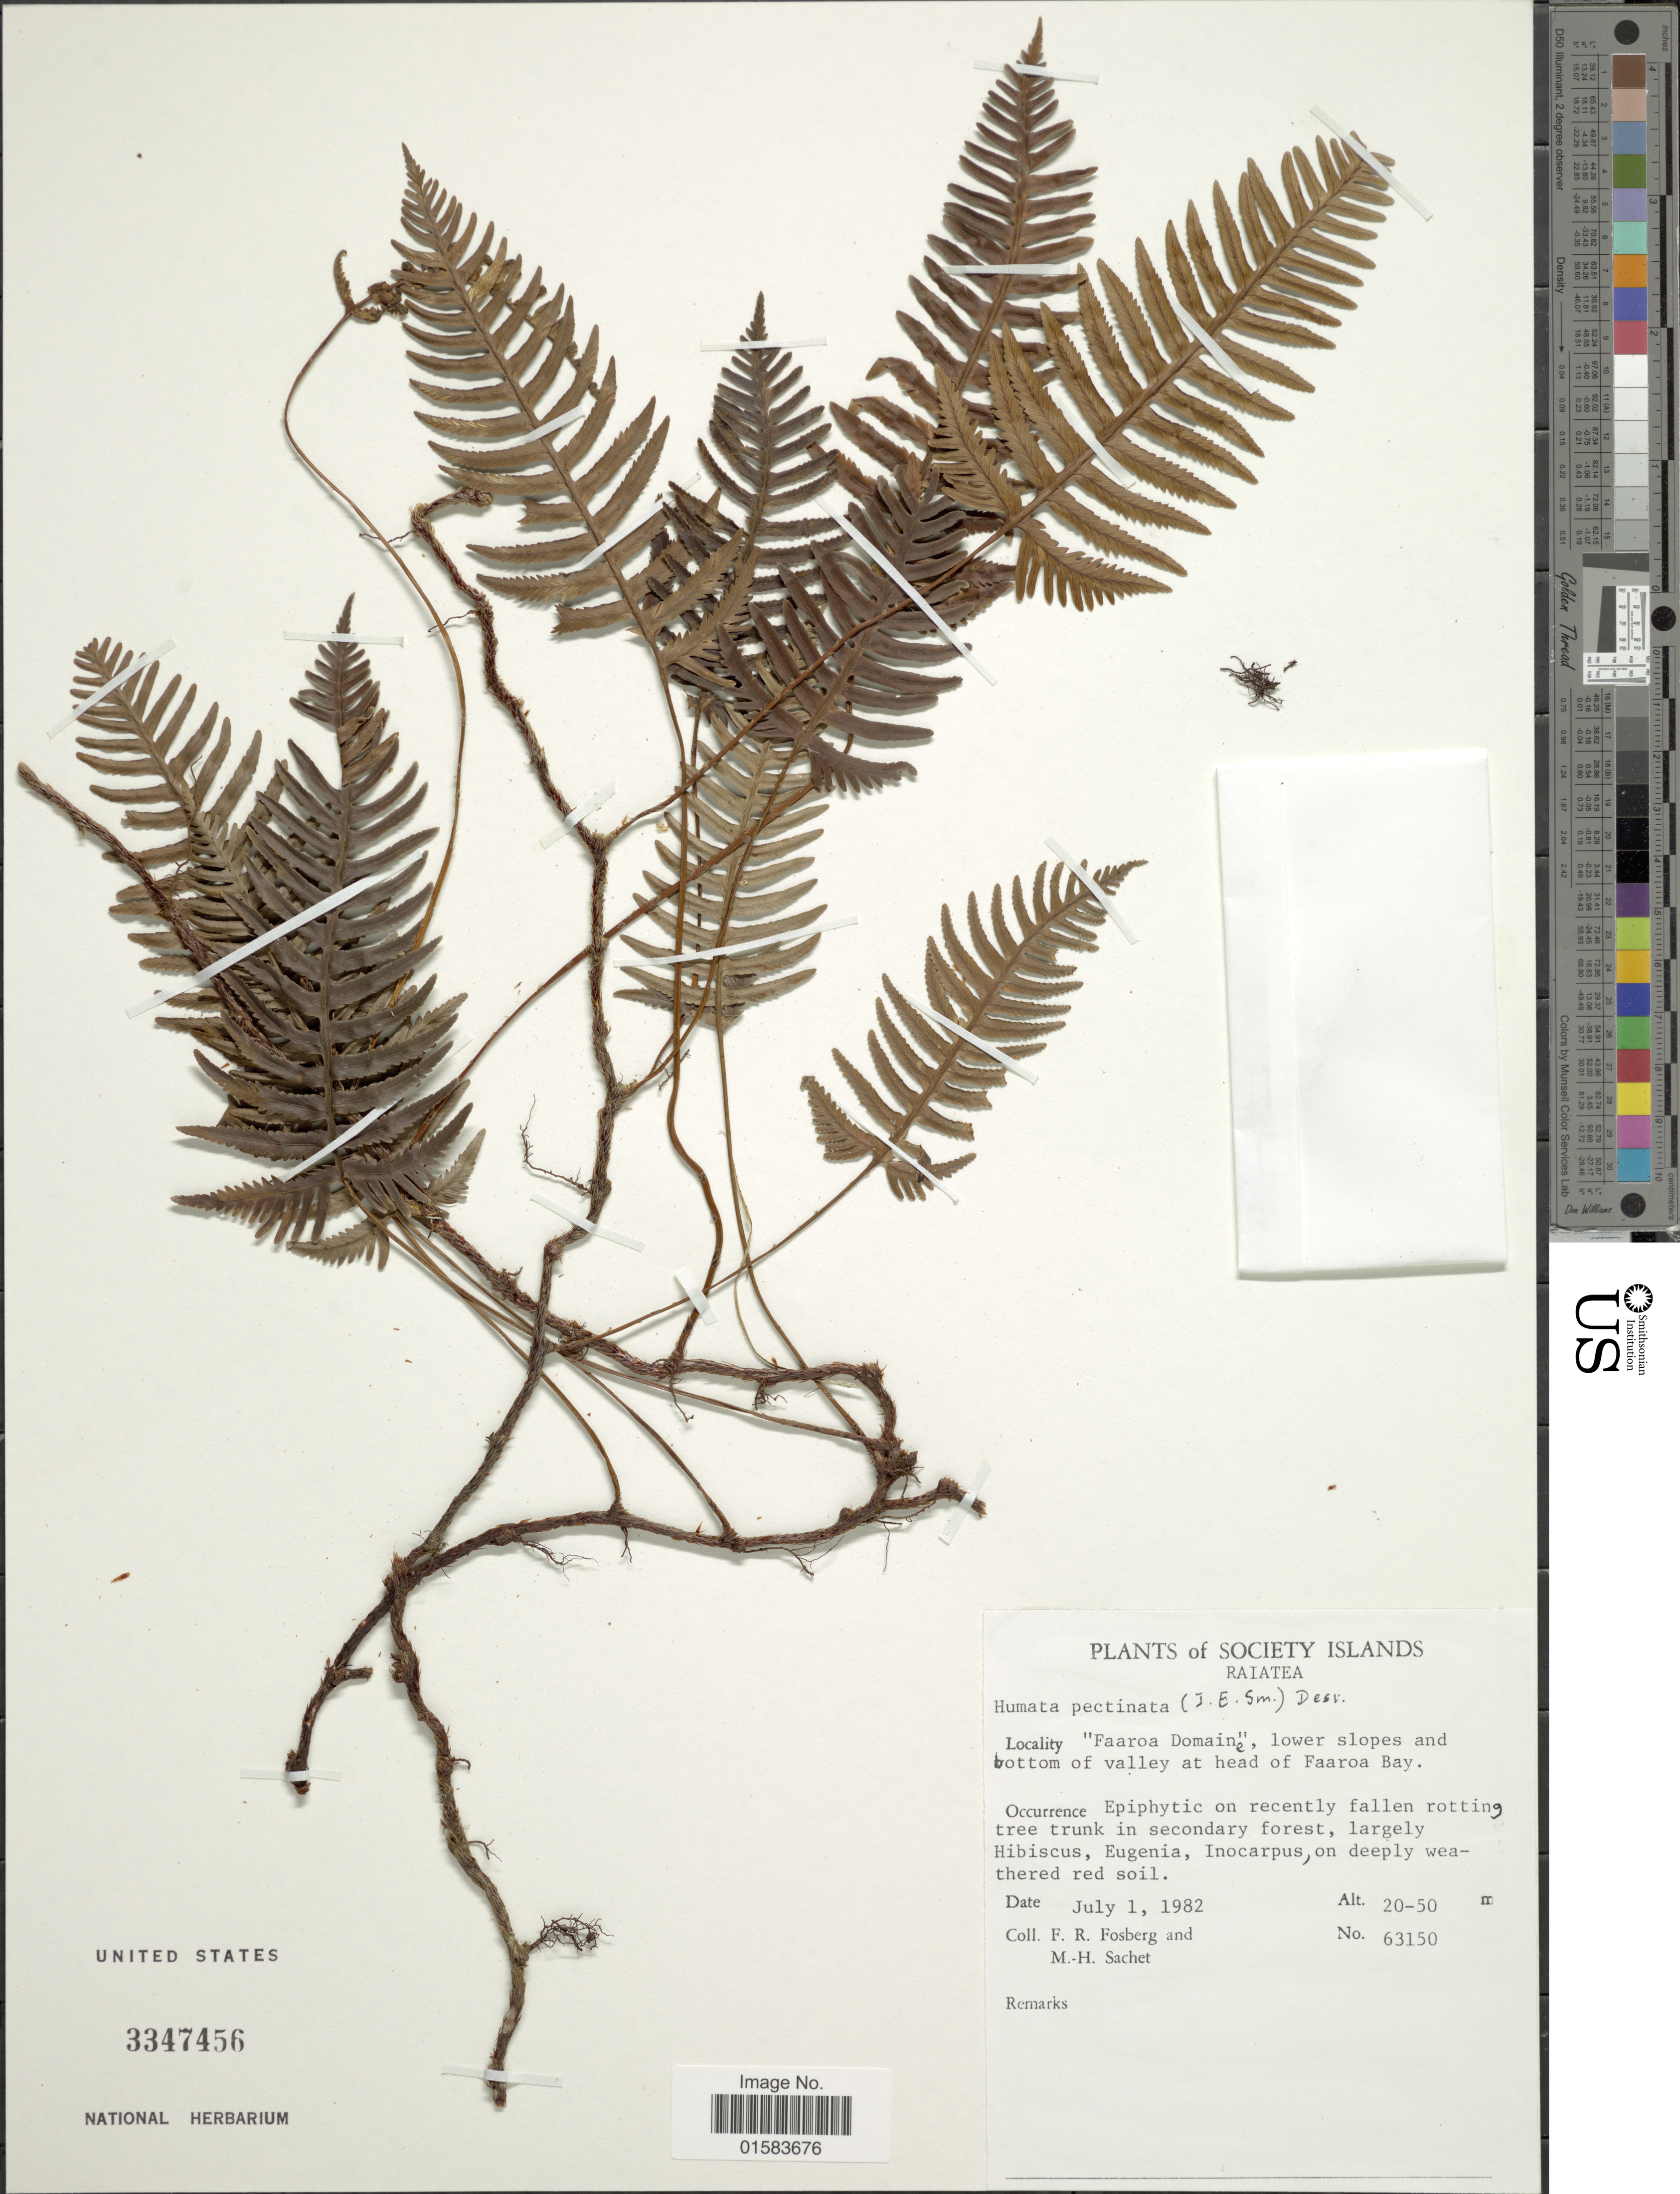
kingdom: Plantae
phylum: Tracheophyta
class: Polypodiopsida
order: Polypodiales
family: Davalliaceae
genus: Davallia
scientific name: Davallia pectinata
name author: Sm.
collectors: F. R. Fosberg & M.-H. Sachet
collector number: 63150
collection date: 1982-07-01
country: French Polynesia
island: Raiatea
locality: The Society Islands, Raiatea, "Faaroa Domain", lower slopes and bottom of valley at head of Faaroa Bay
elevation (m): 20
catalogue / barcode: US 3347456